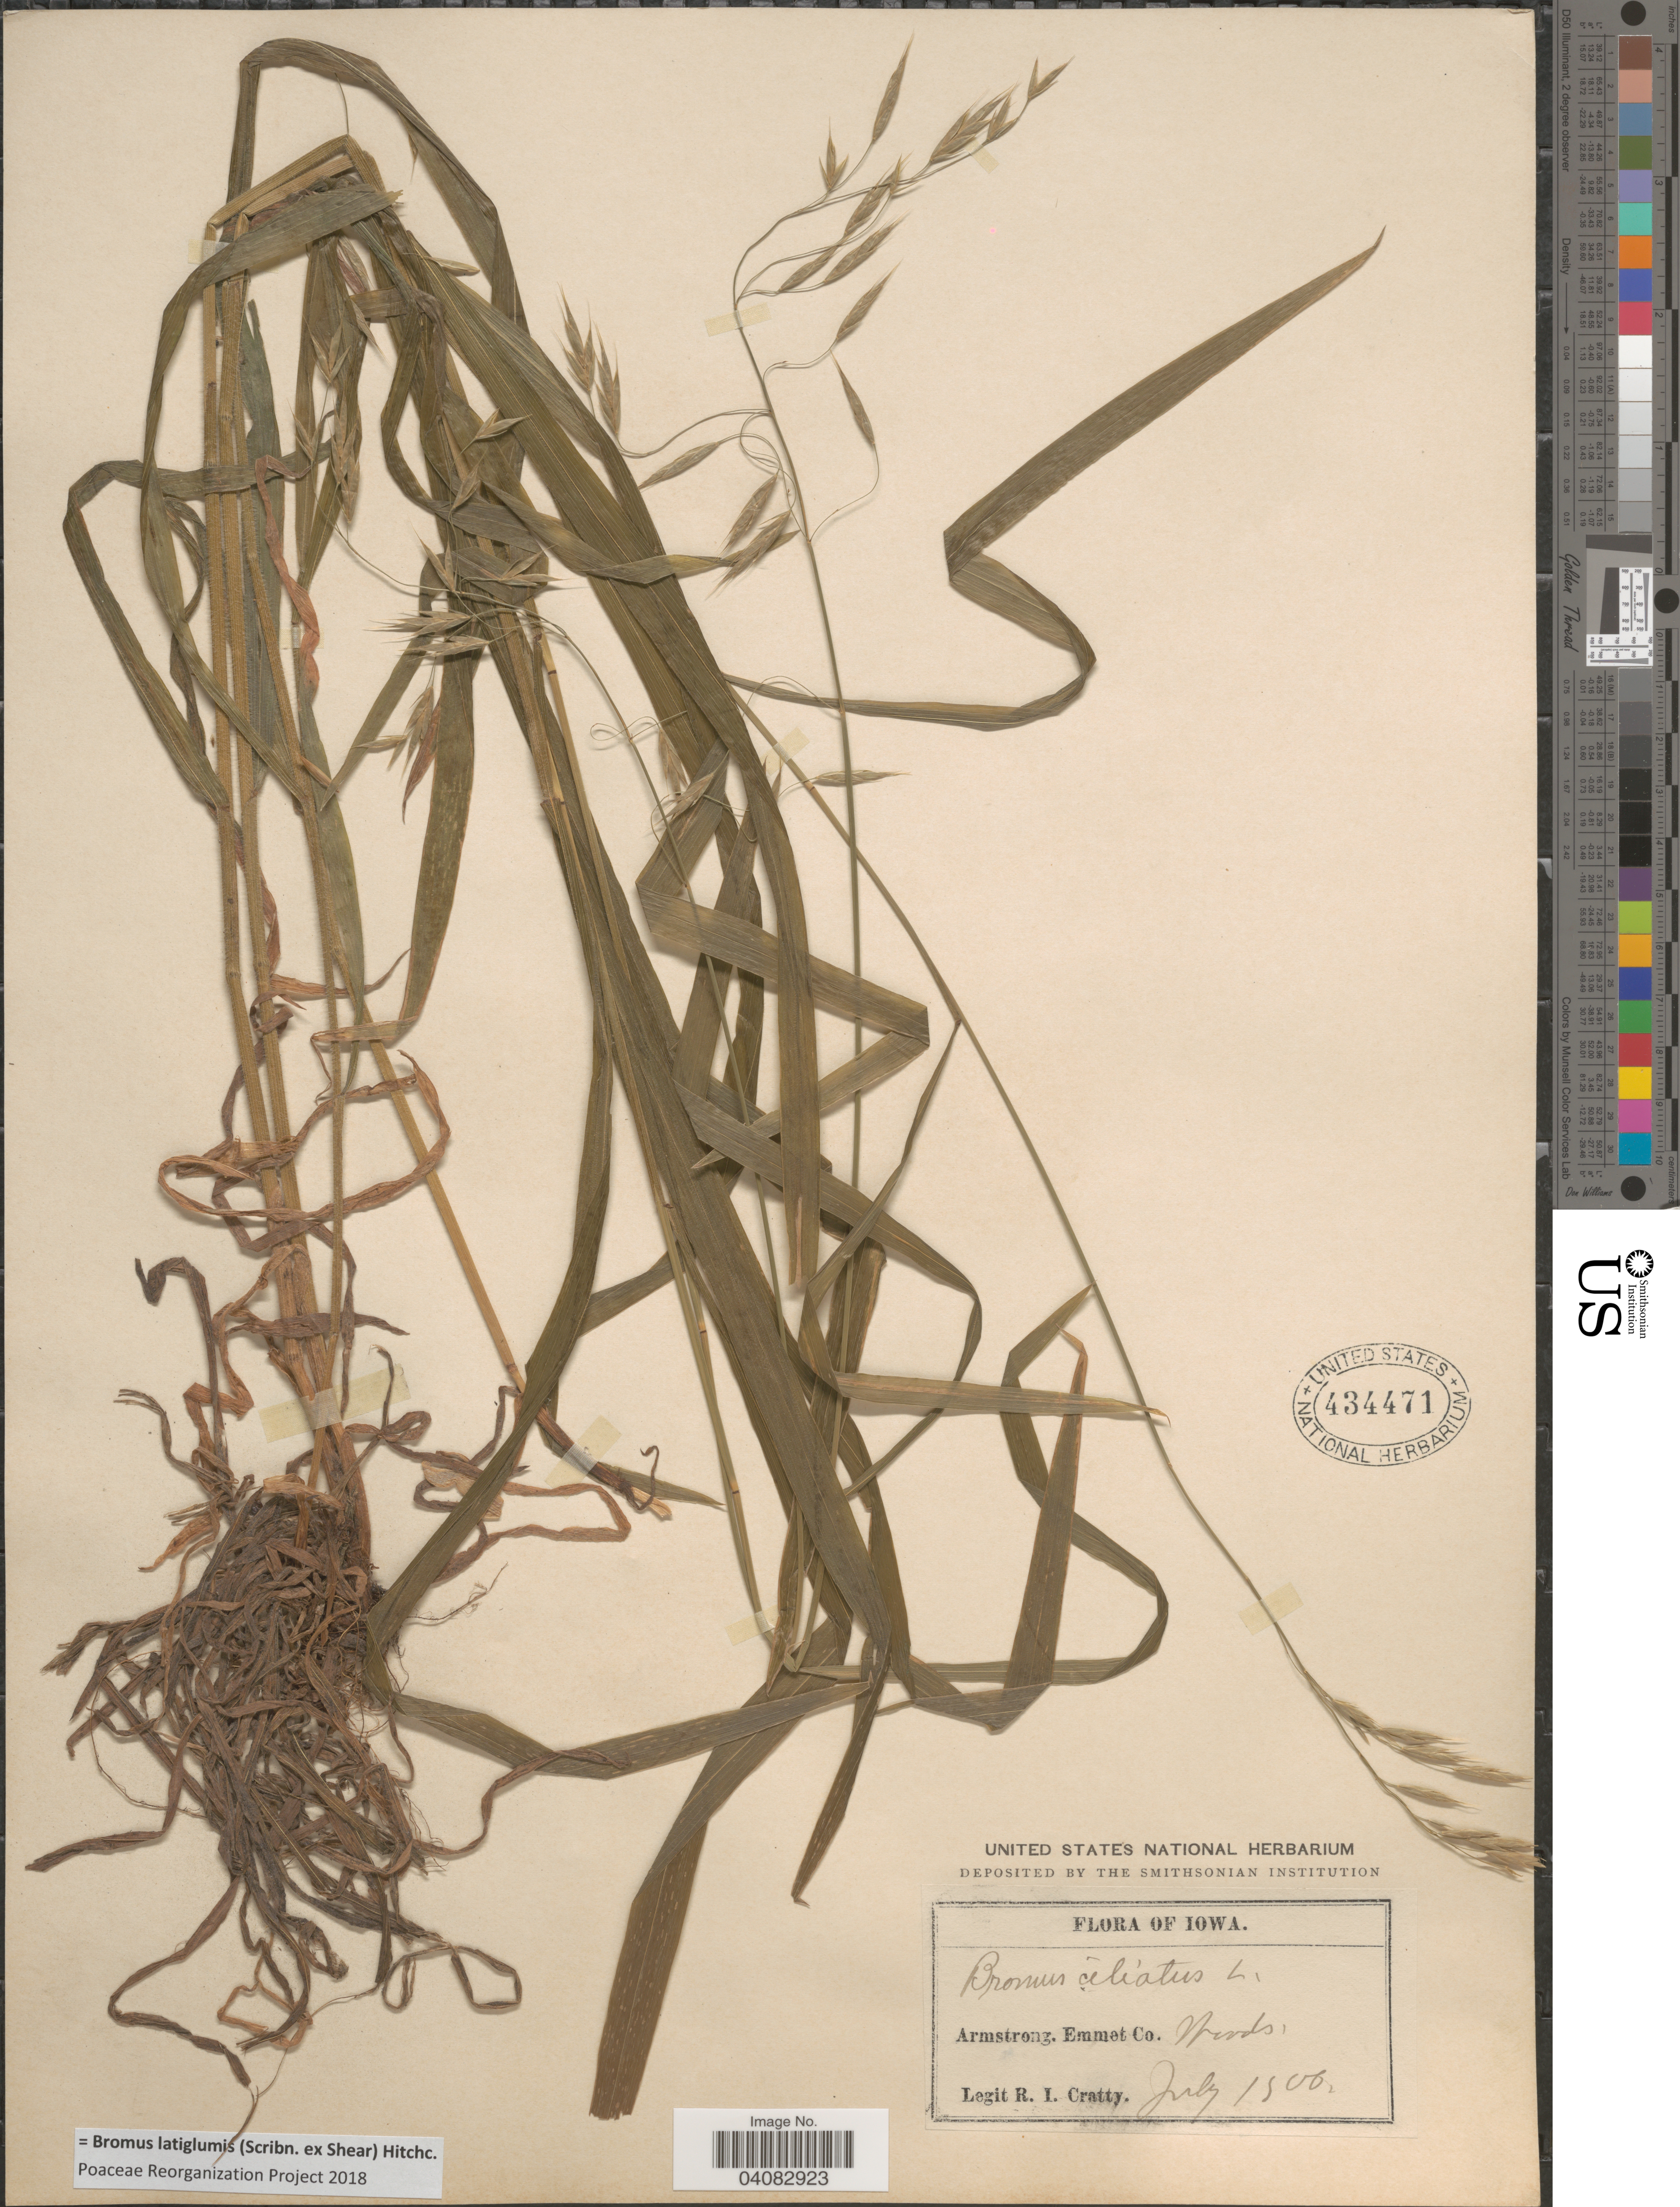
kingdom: Plantae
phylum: Tracheophyta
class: Liliopsida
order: Poales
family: Poaceae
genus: Bromus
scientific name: Bromus latiglumis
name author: (Scribn. ex Shear) Hitchc.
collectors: R. Cratty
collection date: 1806-07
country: United States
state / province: Iowa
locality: Armstrong. Emmet Co. Woods.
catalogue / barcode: US 434471